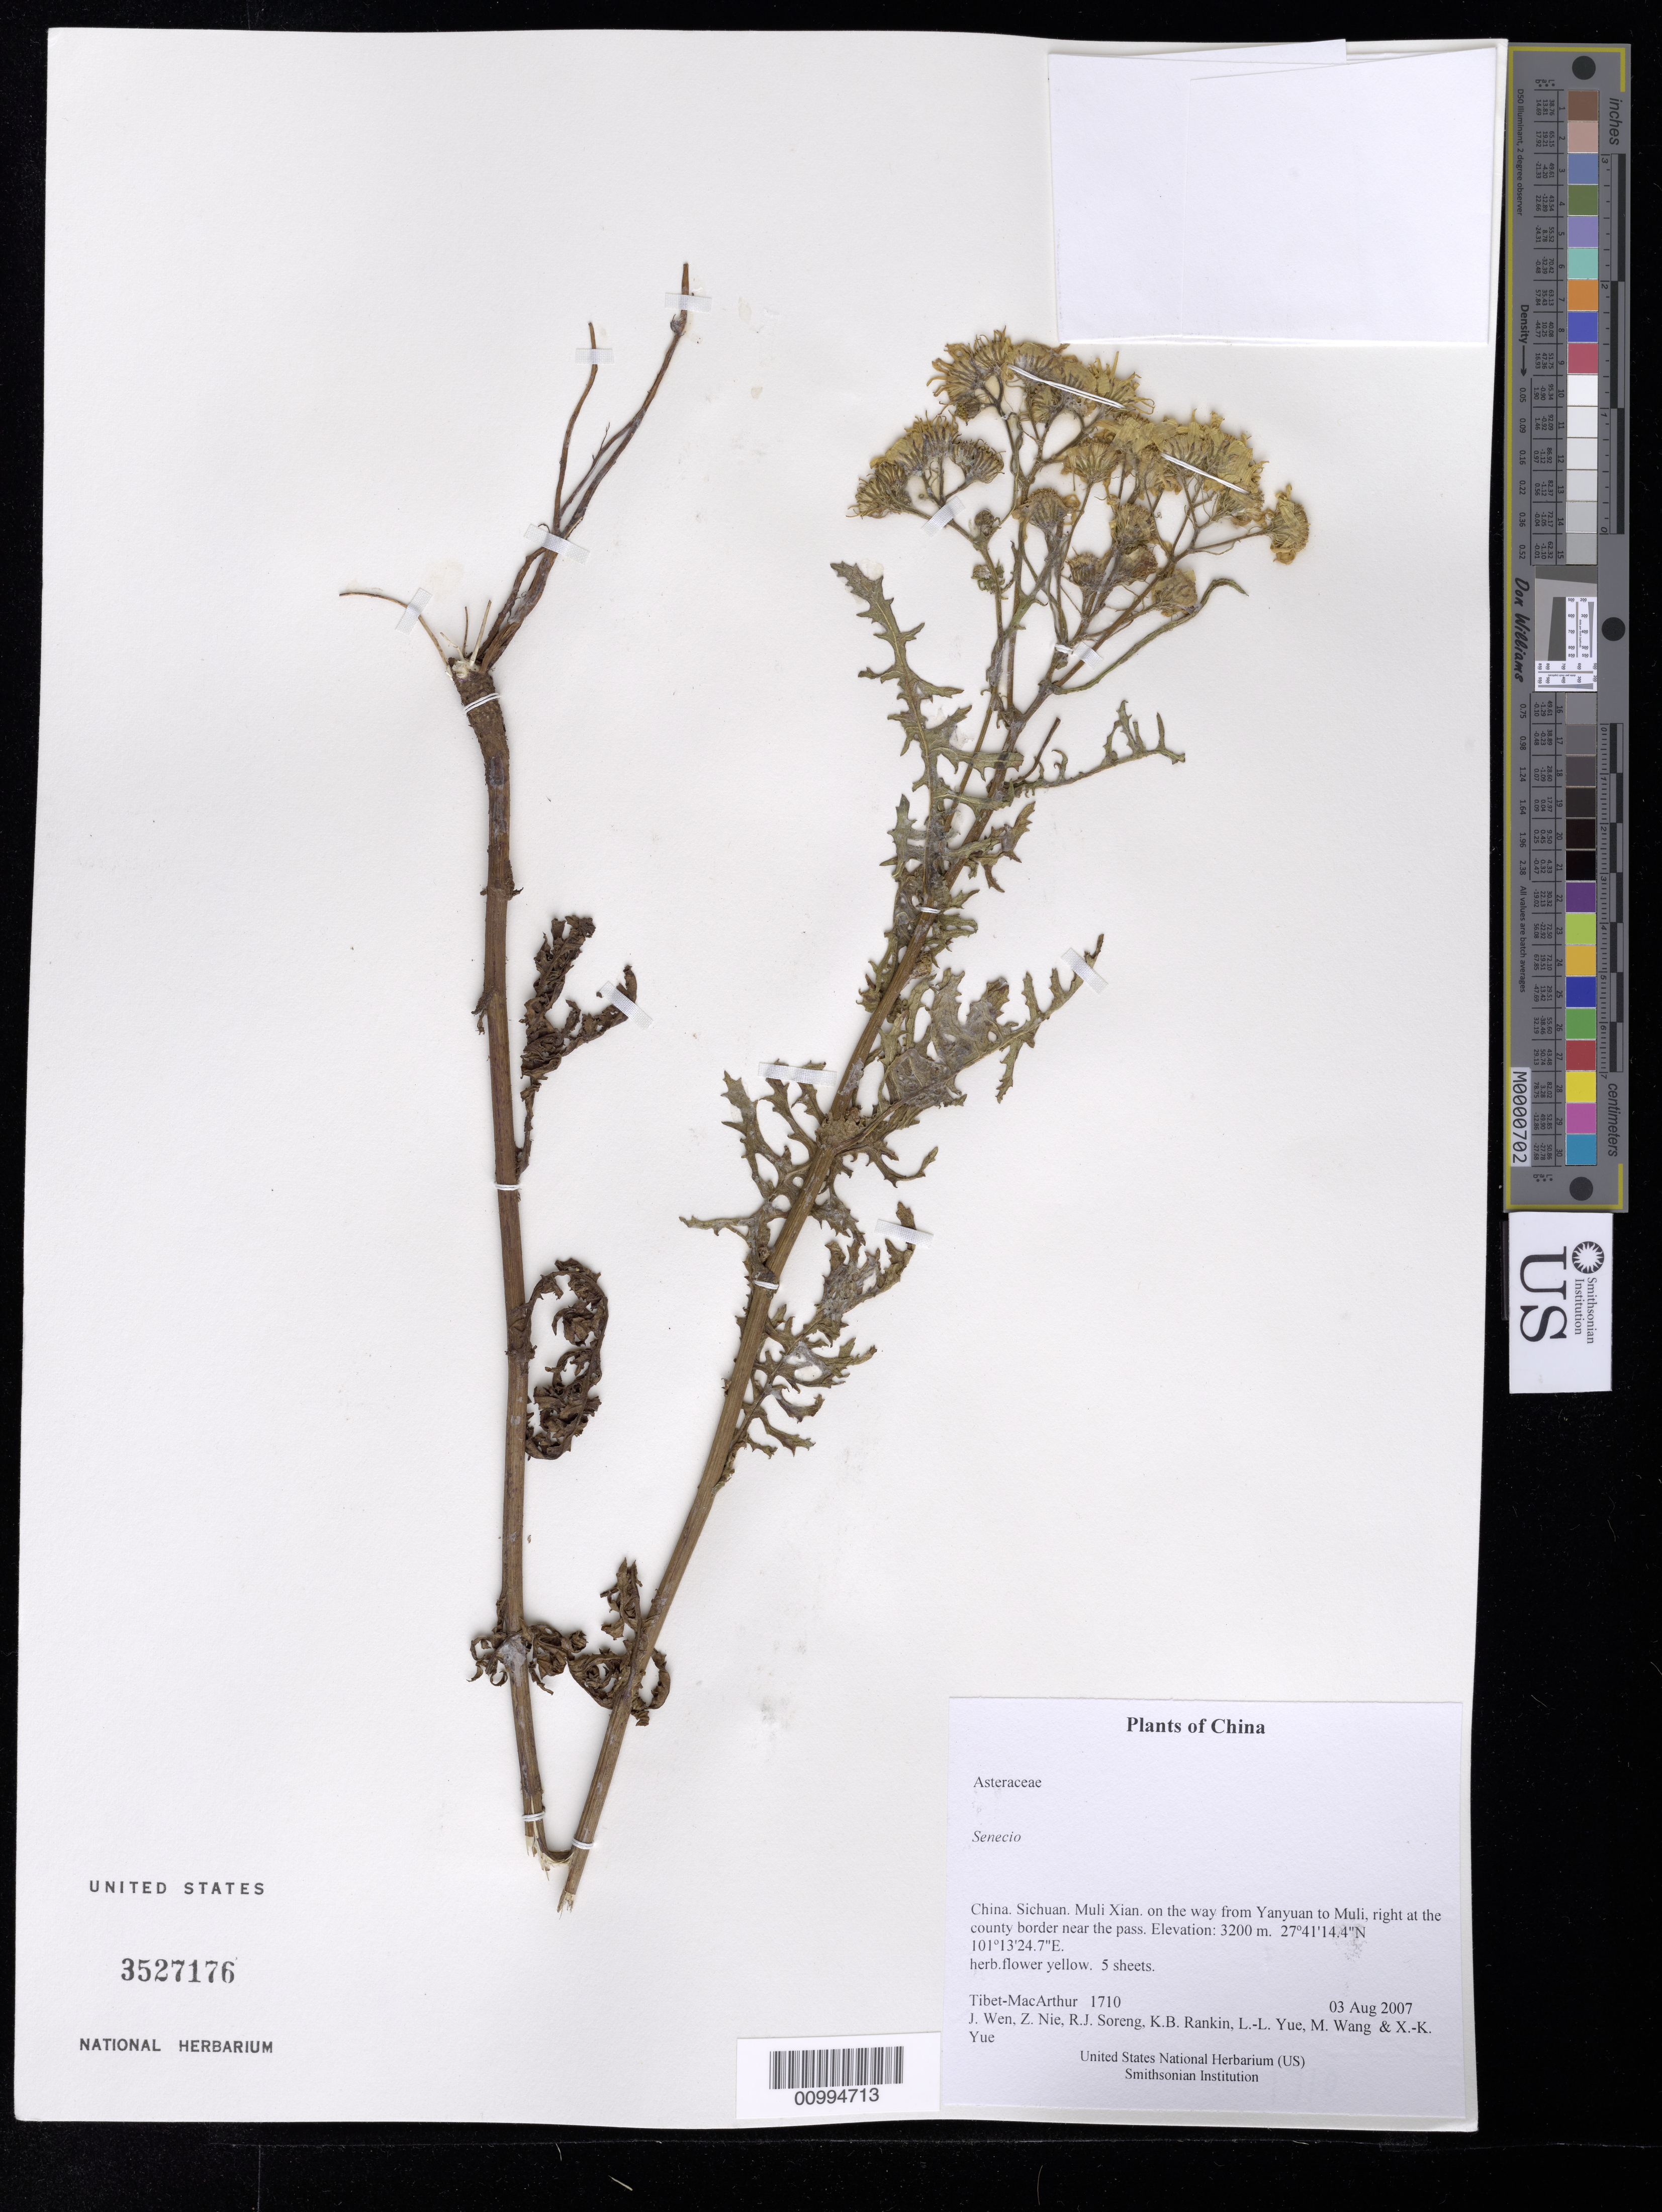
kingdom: Plantae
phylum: Tracheophyta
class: Magnoliopsida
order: Asterales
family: Asteraceae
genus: Senecio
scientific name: Senecio sp.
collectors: Tibet-MacArthur, J. Wen, Z. Nie, R. J. Soreng, K. Rankin, L. Yue, M. Wang & X. Yue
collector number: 1710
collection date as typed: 03 Aug 2007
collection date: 2007-08-03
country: China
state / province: Sichuan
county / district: Muli Xian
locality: on the way from Yanyuan to Muli, right at the county border near the pass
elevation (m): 3200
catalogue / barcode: US 3527176